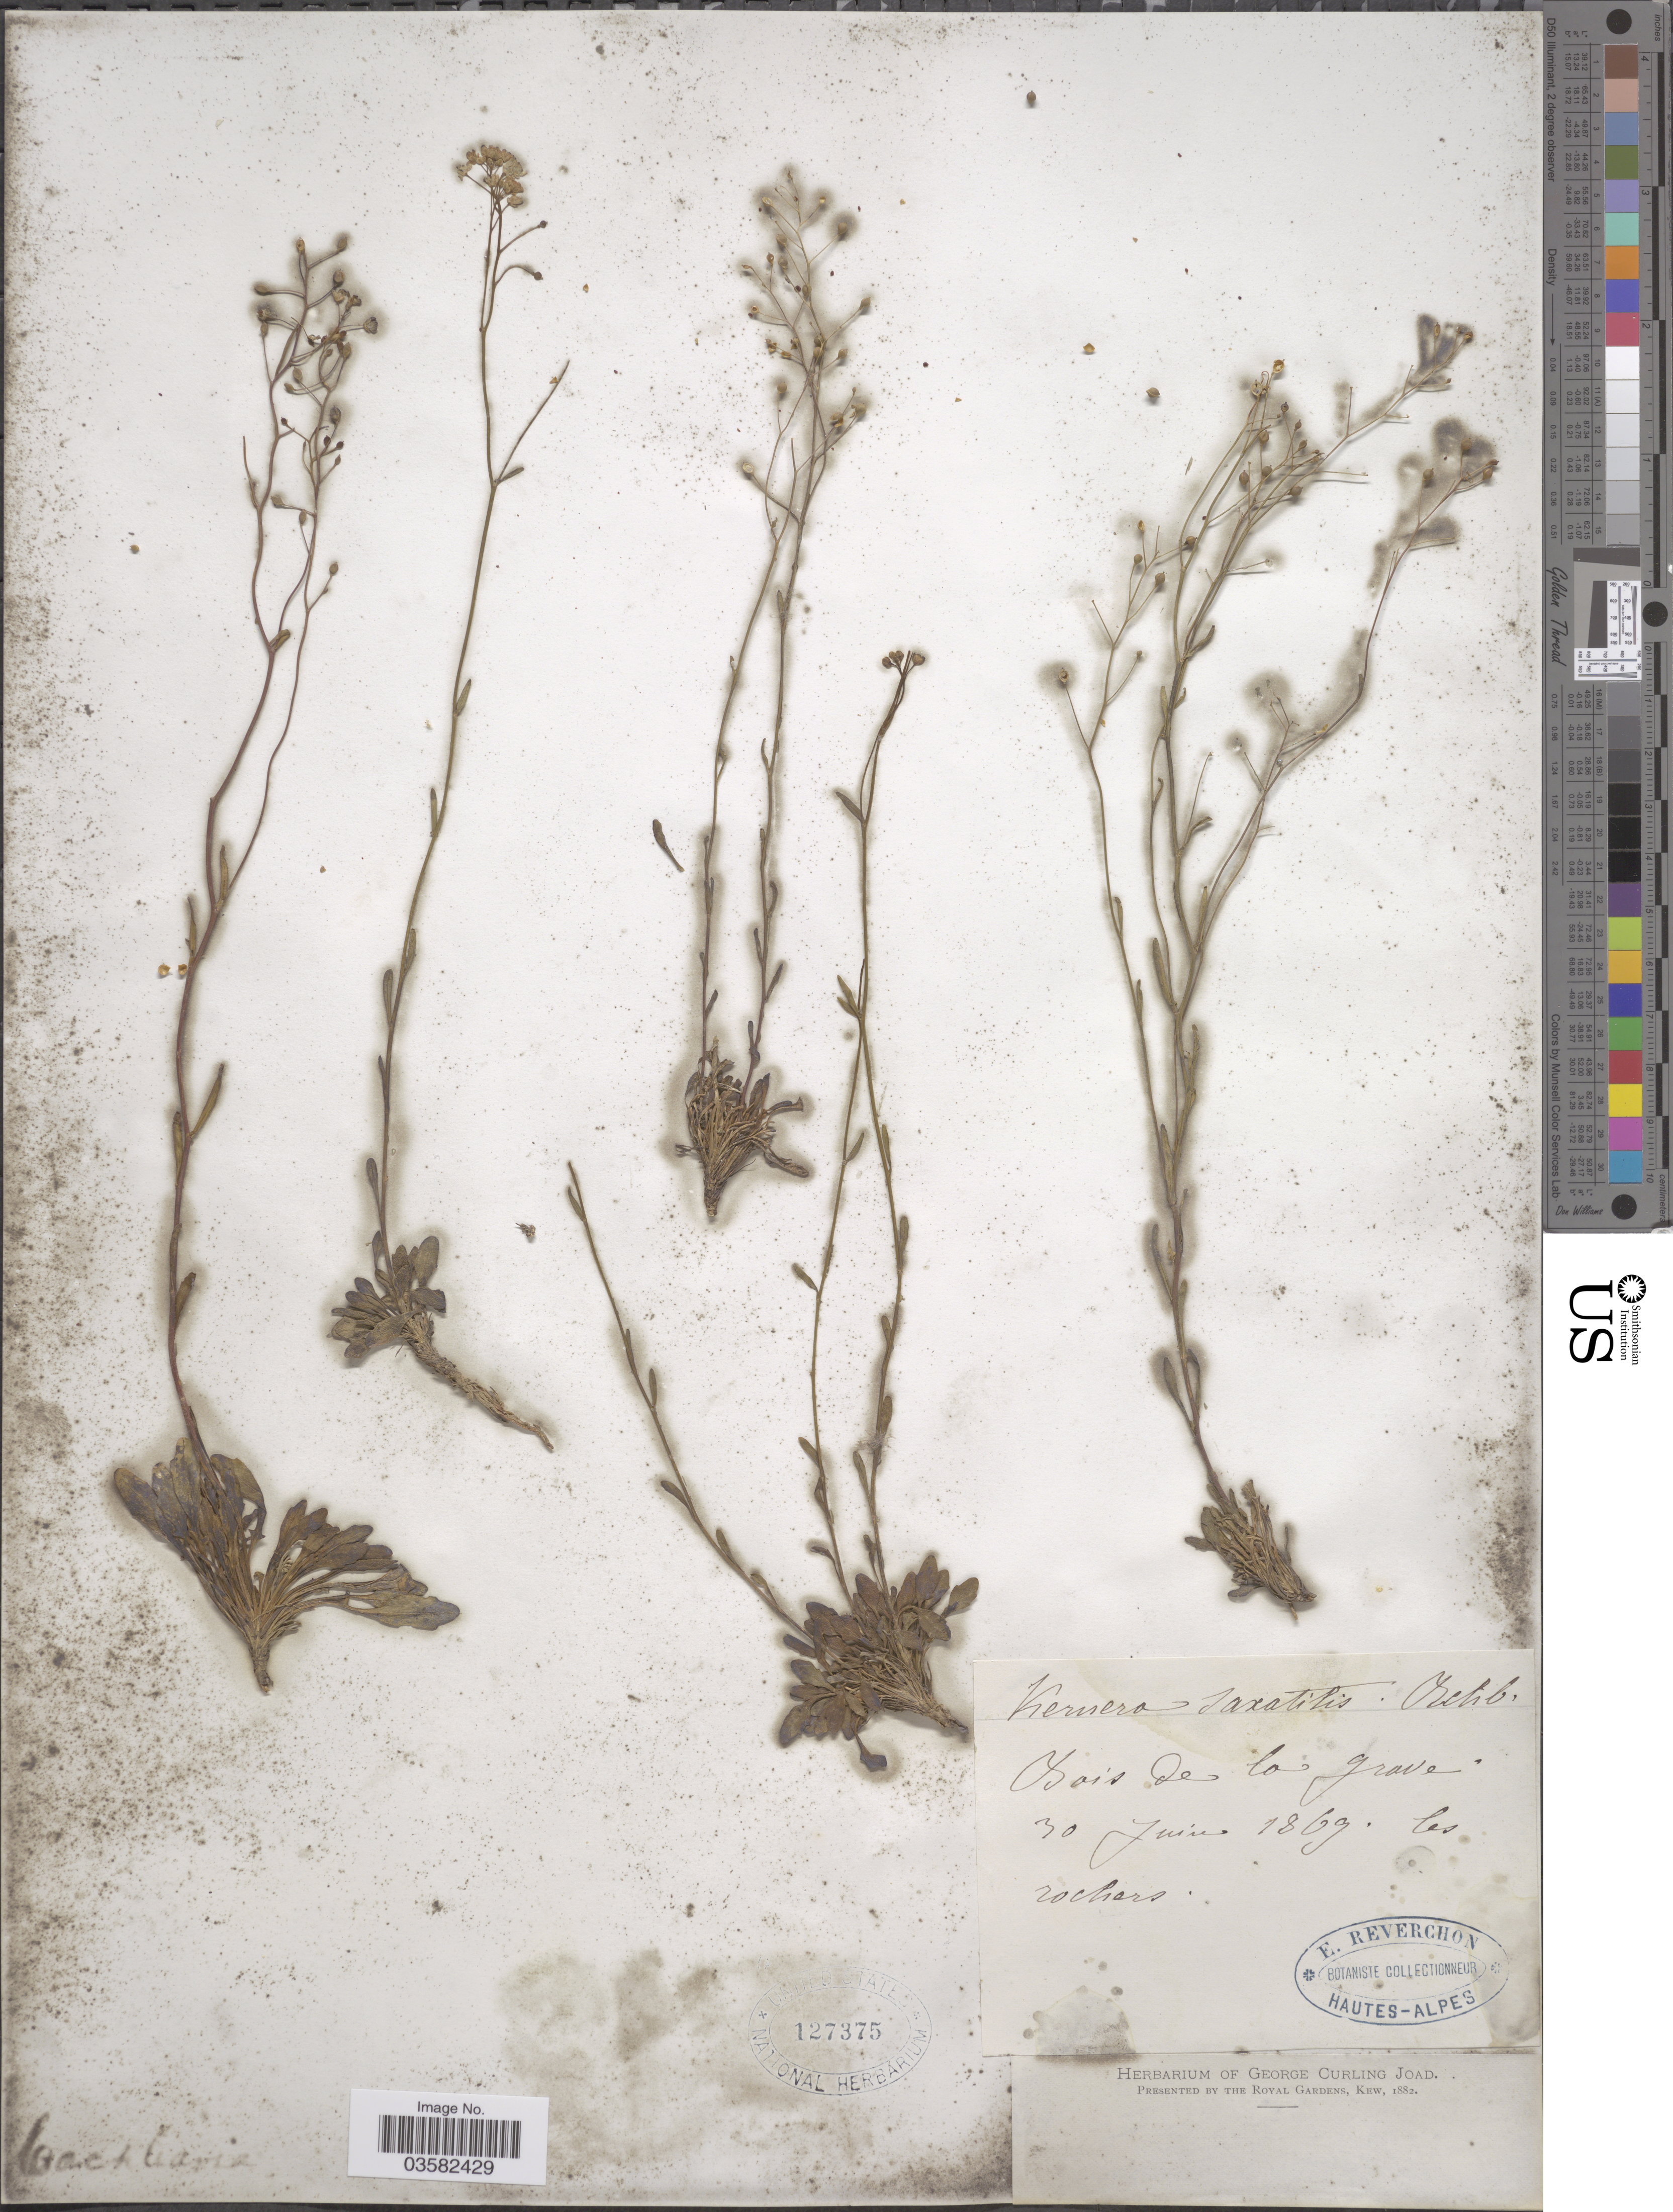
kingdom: Plantae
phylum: Tracheophyta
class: Magnoliopsida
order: Brassicales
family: Brassicaceae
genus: Kernera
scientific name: Kernera saxatilis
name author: (L.) Rchb.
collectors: E. Reverchon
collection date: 1869-06-30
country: France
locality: Bois de la grave.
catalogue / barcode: US 127375